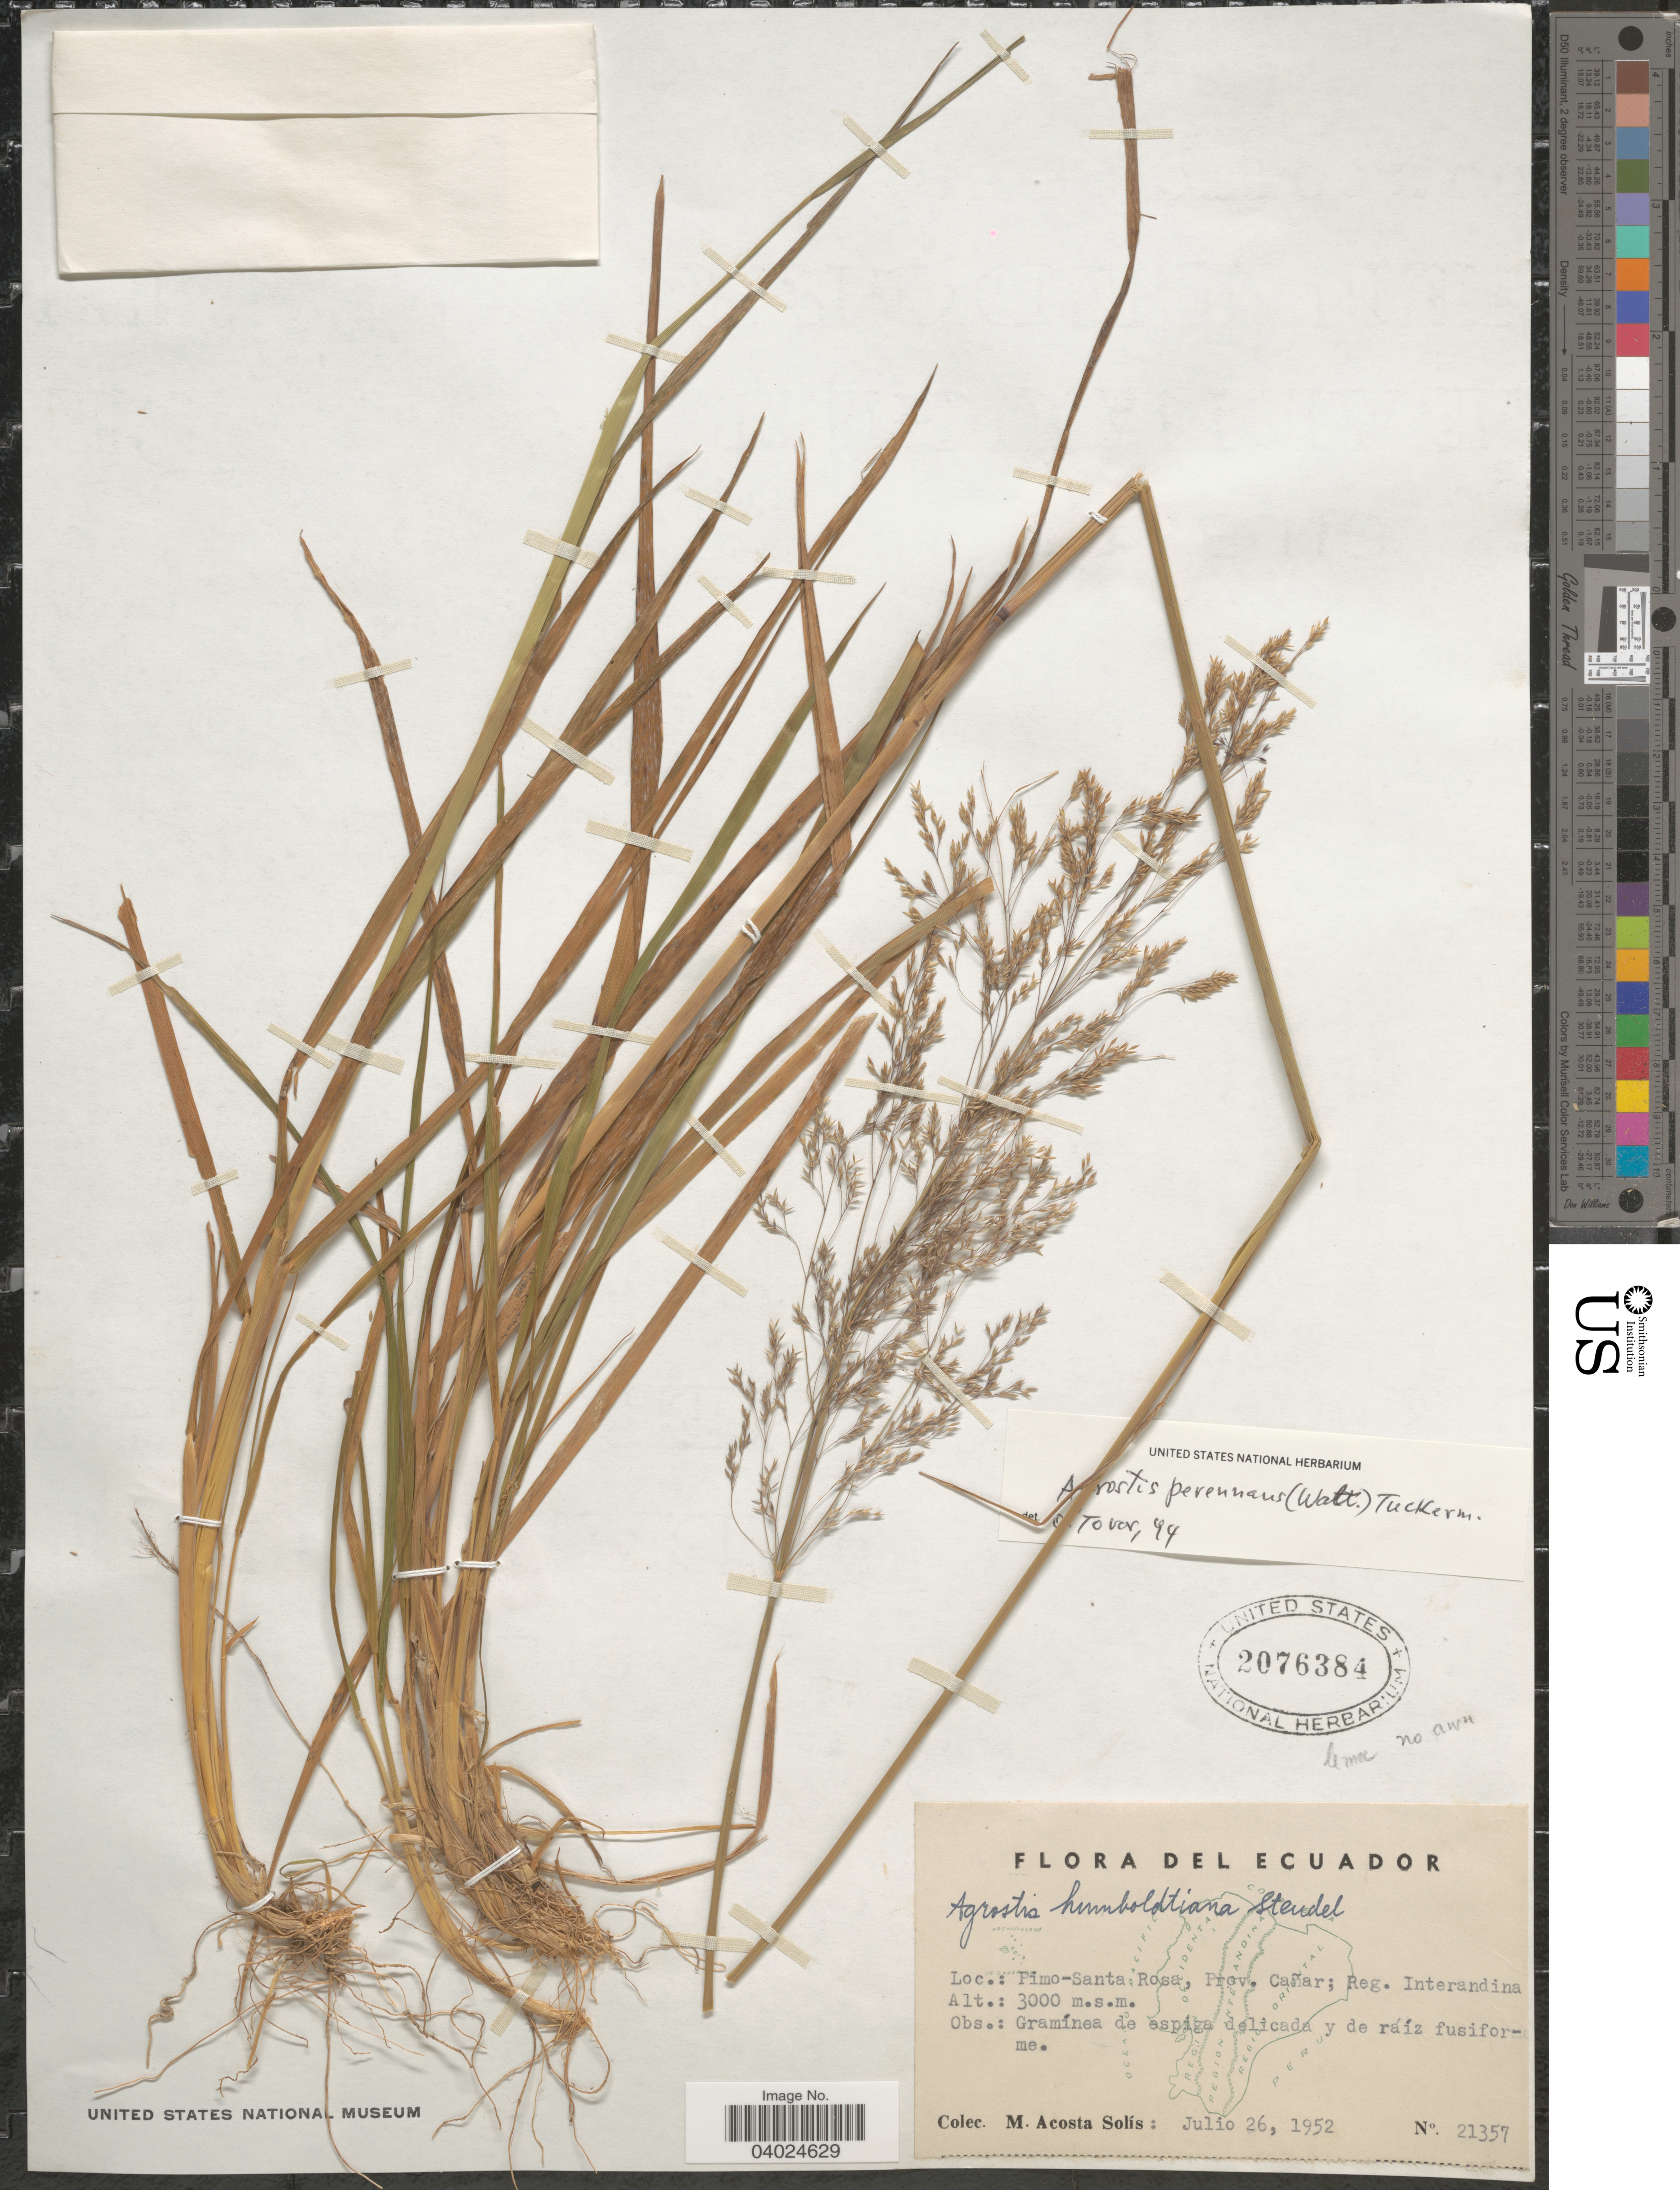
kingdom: Plantae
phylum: Tracheophyta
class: Liliopsida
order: Poales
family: Poaceae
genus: Agrostis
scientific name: Agrostis perennans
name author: (Walter) Tuck.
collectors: M. Acosta Solis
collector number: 21357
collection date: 1952-07-26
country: Ecuador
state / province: Cañar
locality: Pimo-Santa Rosa, Reg. Interandina.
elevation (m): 3000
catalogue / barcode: US 2076384